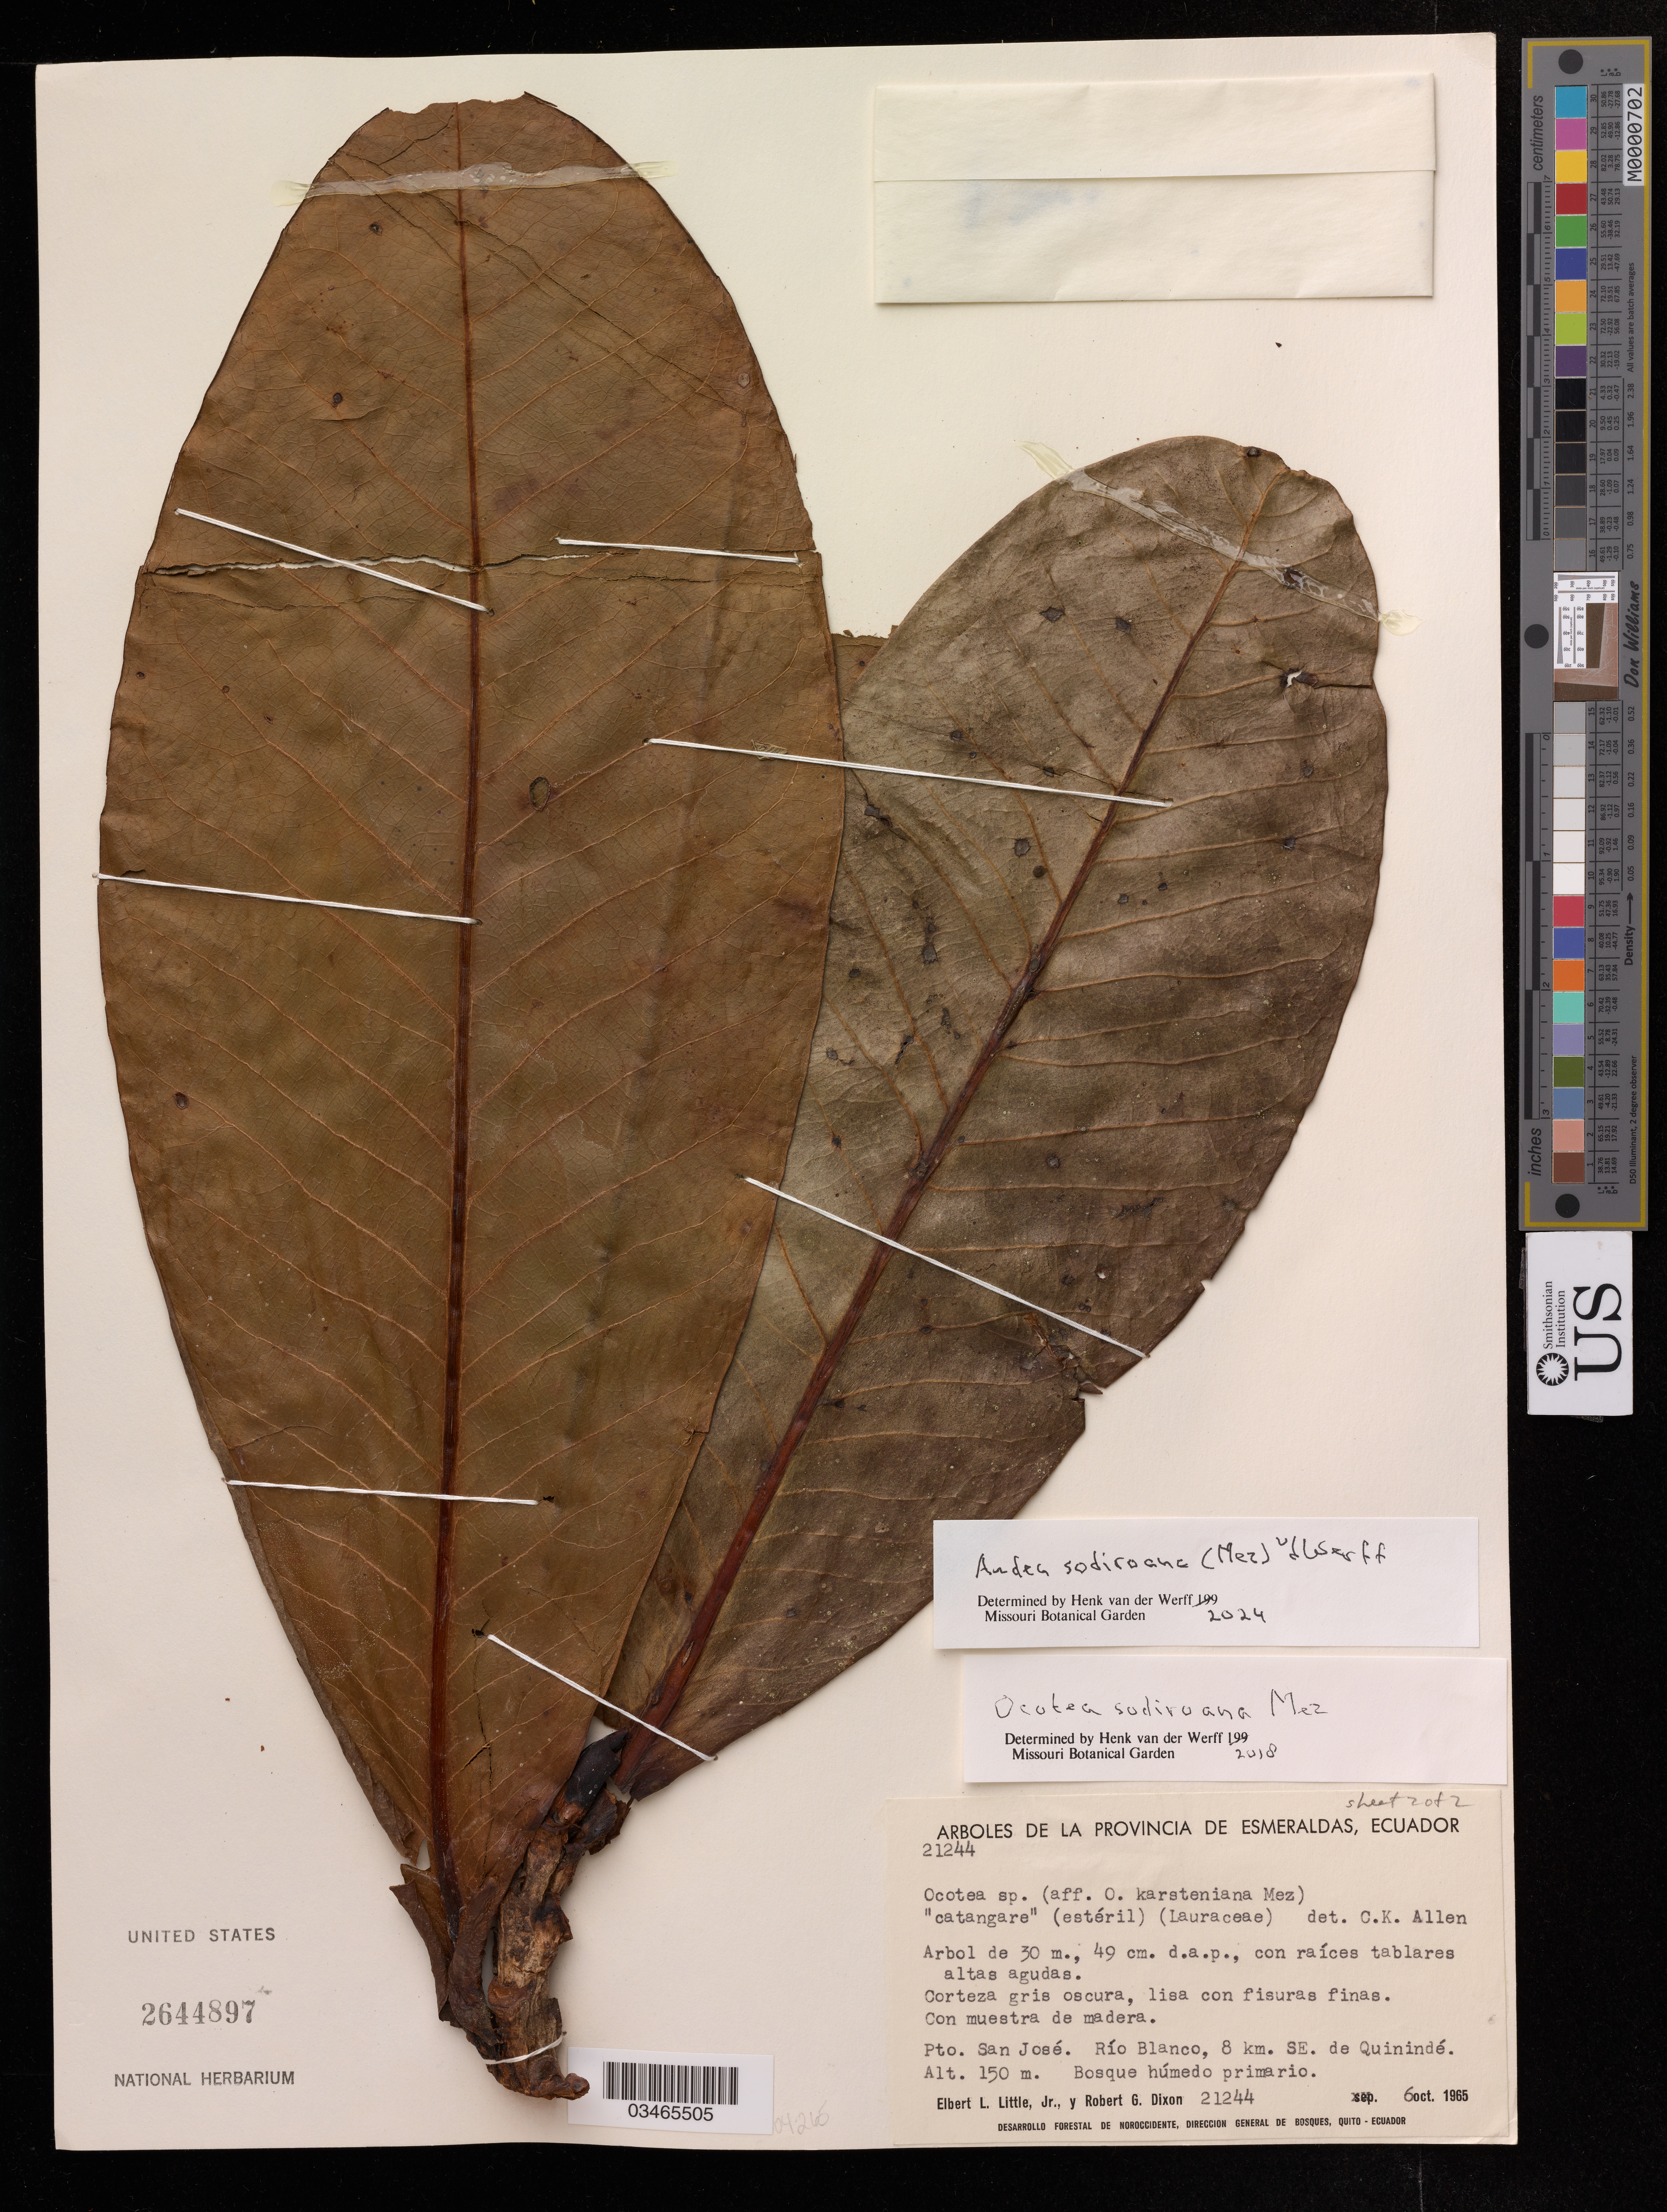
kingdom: Plantae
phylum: Tracheophyta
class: Magnoliopsida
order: Laurales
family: Lauraceae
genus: Andea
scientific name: Andea sodiroana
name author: (Mez) van der Werff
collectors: E. L. Little & R. Dixon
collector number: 21244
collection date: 1965-10-06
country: Ecuador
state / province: Esmeraldas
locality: San José. Río Blanco, 8 km. SE. de Quininde.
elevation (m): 150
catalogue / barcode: US 2644897